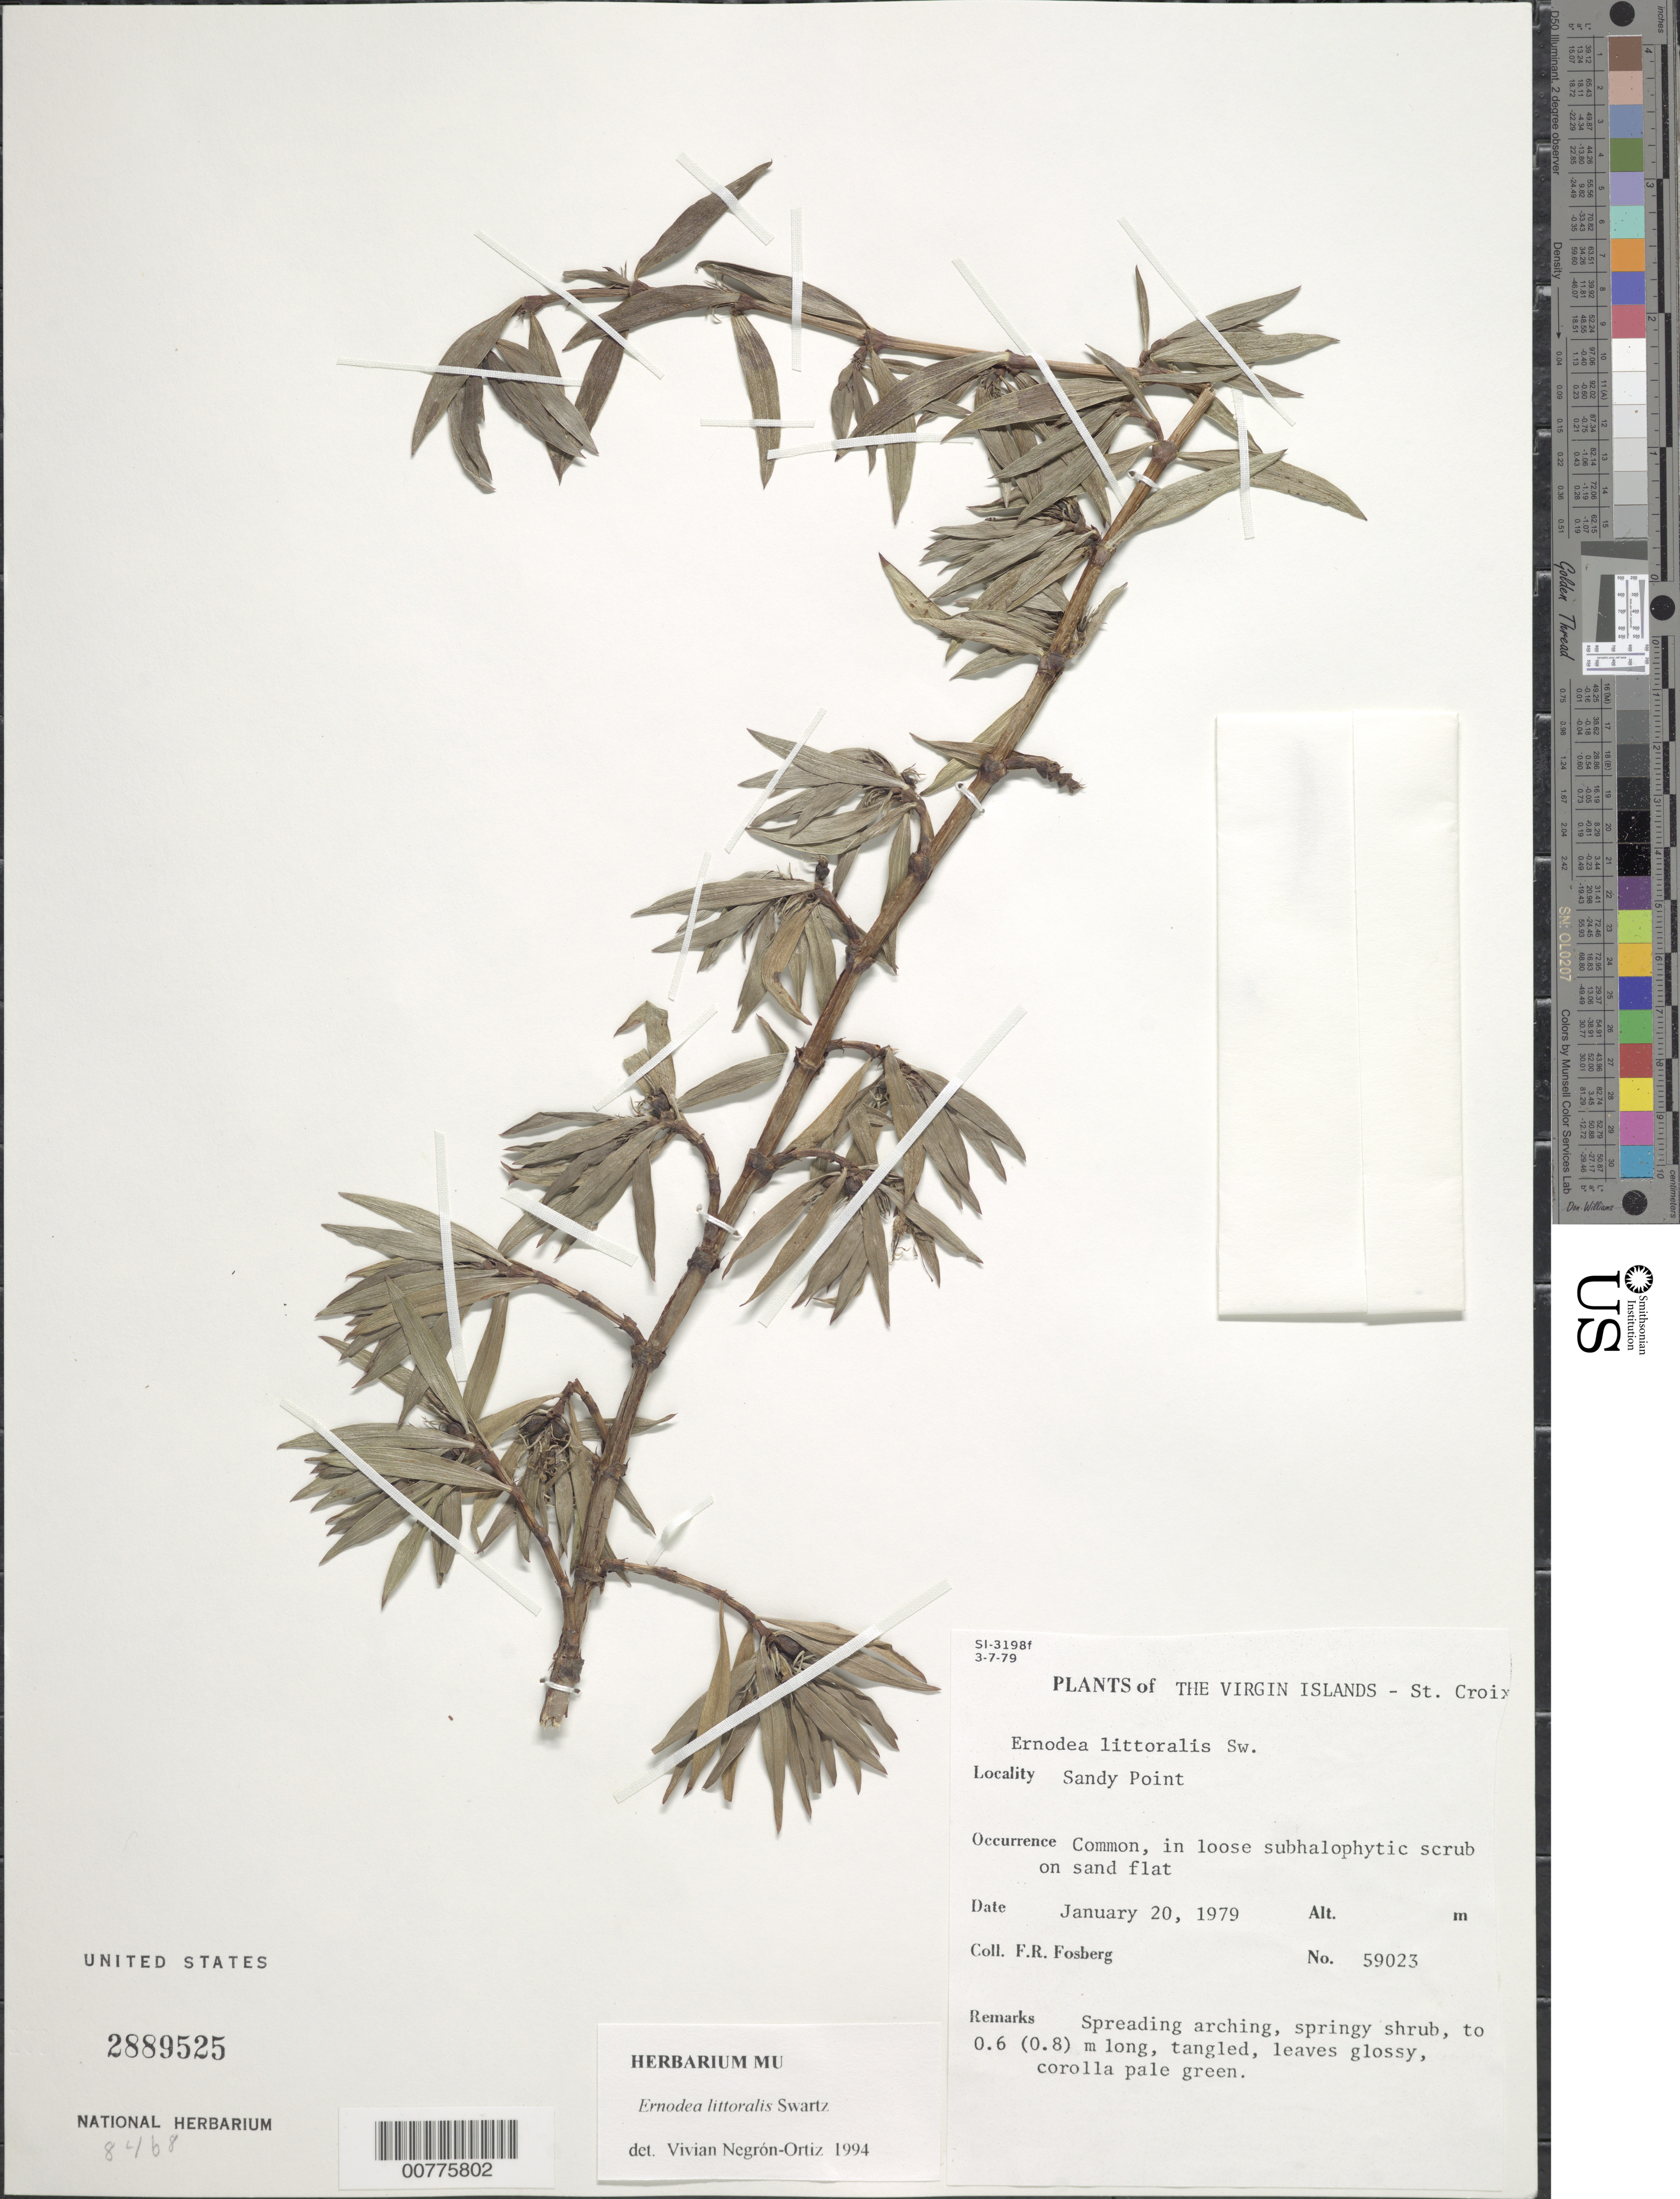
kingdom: Plantae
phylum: Tracheophyta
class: Magnoliopsida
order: Gentianales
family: Rubiaceae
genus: Ernodea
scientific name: Ernodea littoralis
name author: Sw.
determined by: Negrón-Ortiz, V.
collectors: F. R. Fosberg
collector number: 59023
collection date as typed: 20 Jan 1979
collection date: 1979-01-20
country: U.S. Virgin Islands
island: St. Croix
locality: Sandy Point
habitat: Common, in loose subhalophytic scrub on sand flat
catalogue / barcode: US 2889525